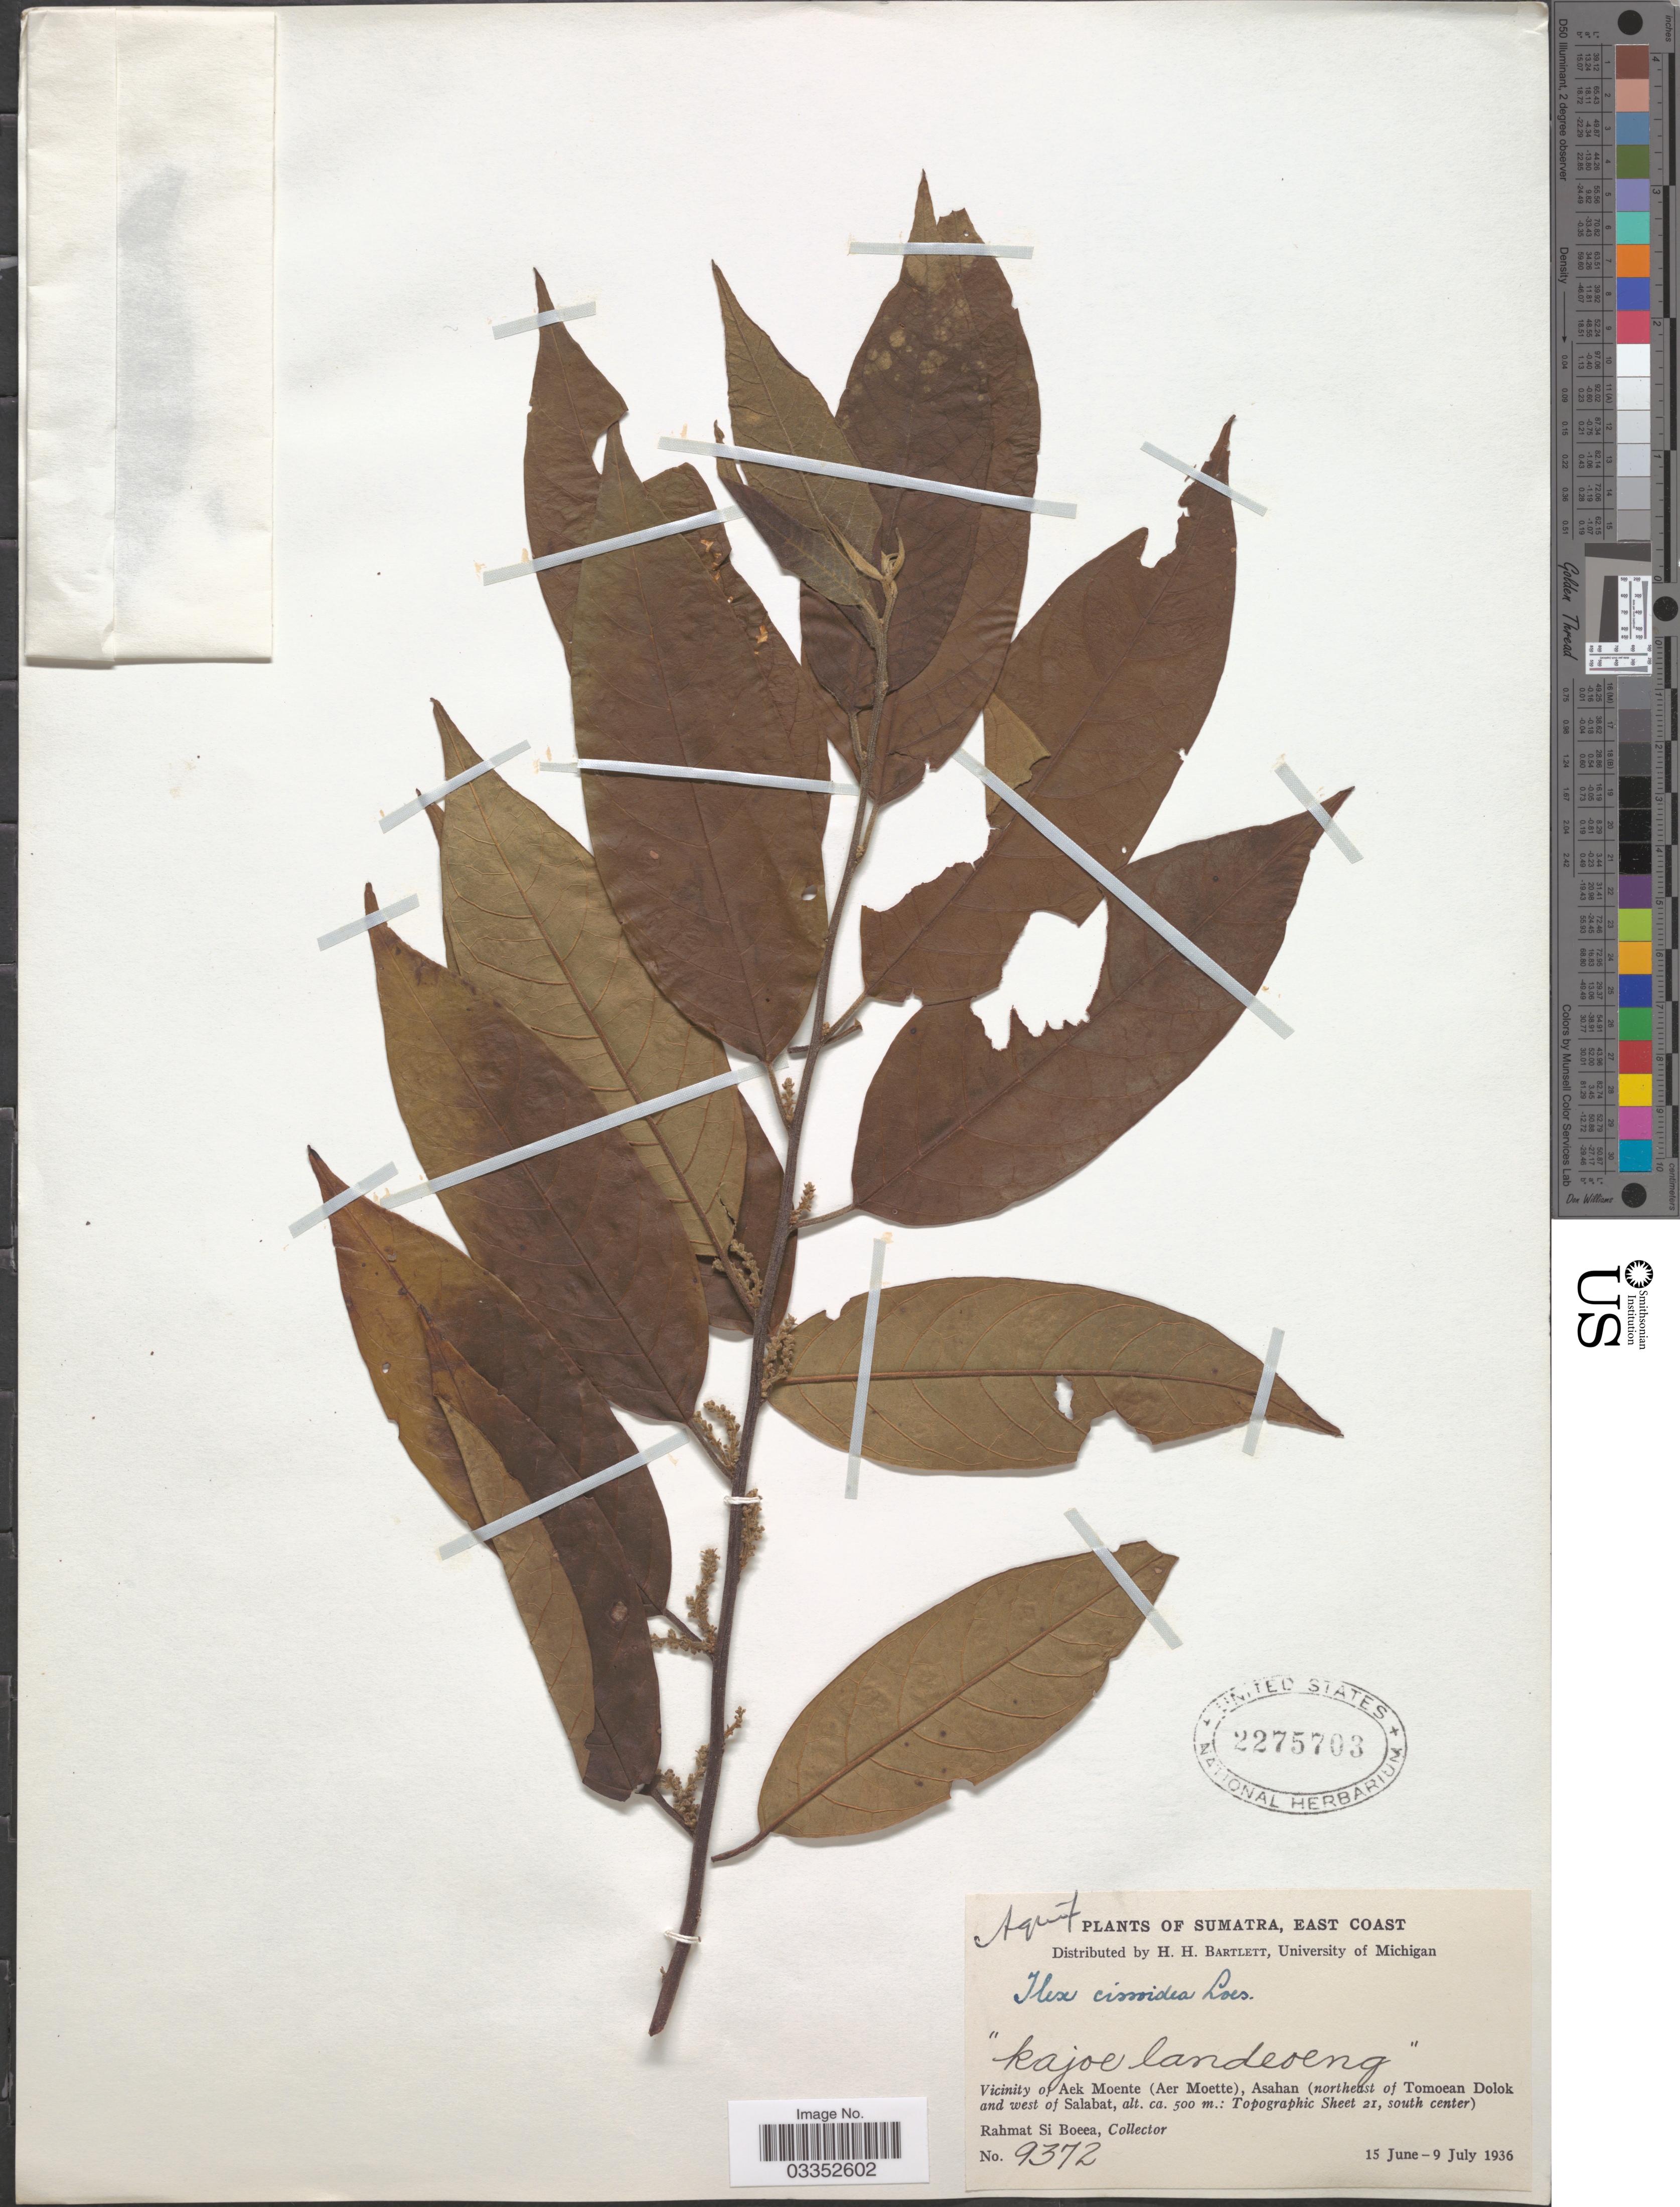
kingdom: Plantae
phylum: Tracheophyta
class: Magnoliopsida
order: Aquifoliales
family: Aquifoliaceae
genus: Ilex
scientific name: Ilex cissoides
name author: Loes.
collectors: Rahmat Si Boeea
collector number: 9372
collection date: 1936-06-15/1936-07-09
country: Indonesia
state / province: Sumatra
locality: East Coast. Vicinity of Aek Moente (Aer Moette), Asahan (northeast of Tomoean Dolok and west of Salabat, Topographic Sheet 21, south center).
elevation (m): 500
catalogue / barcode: US 2275703